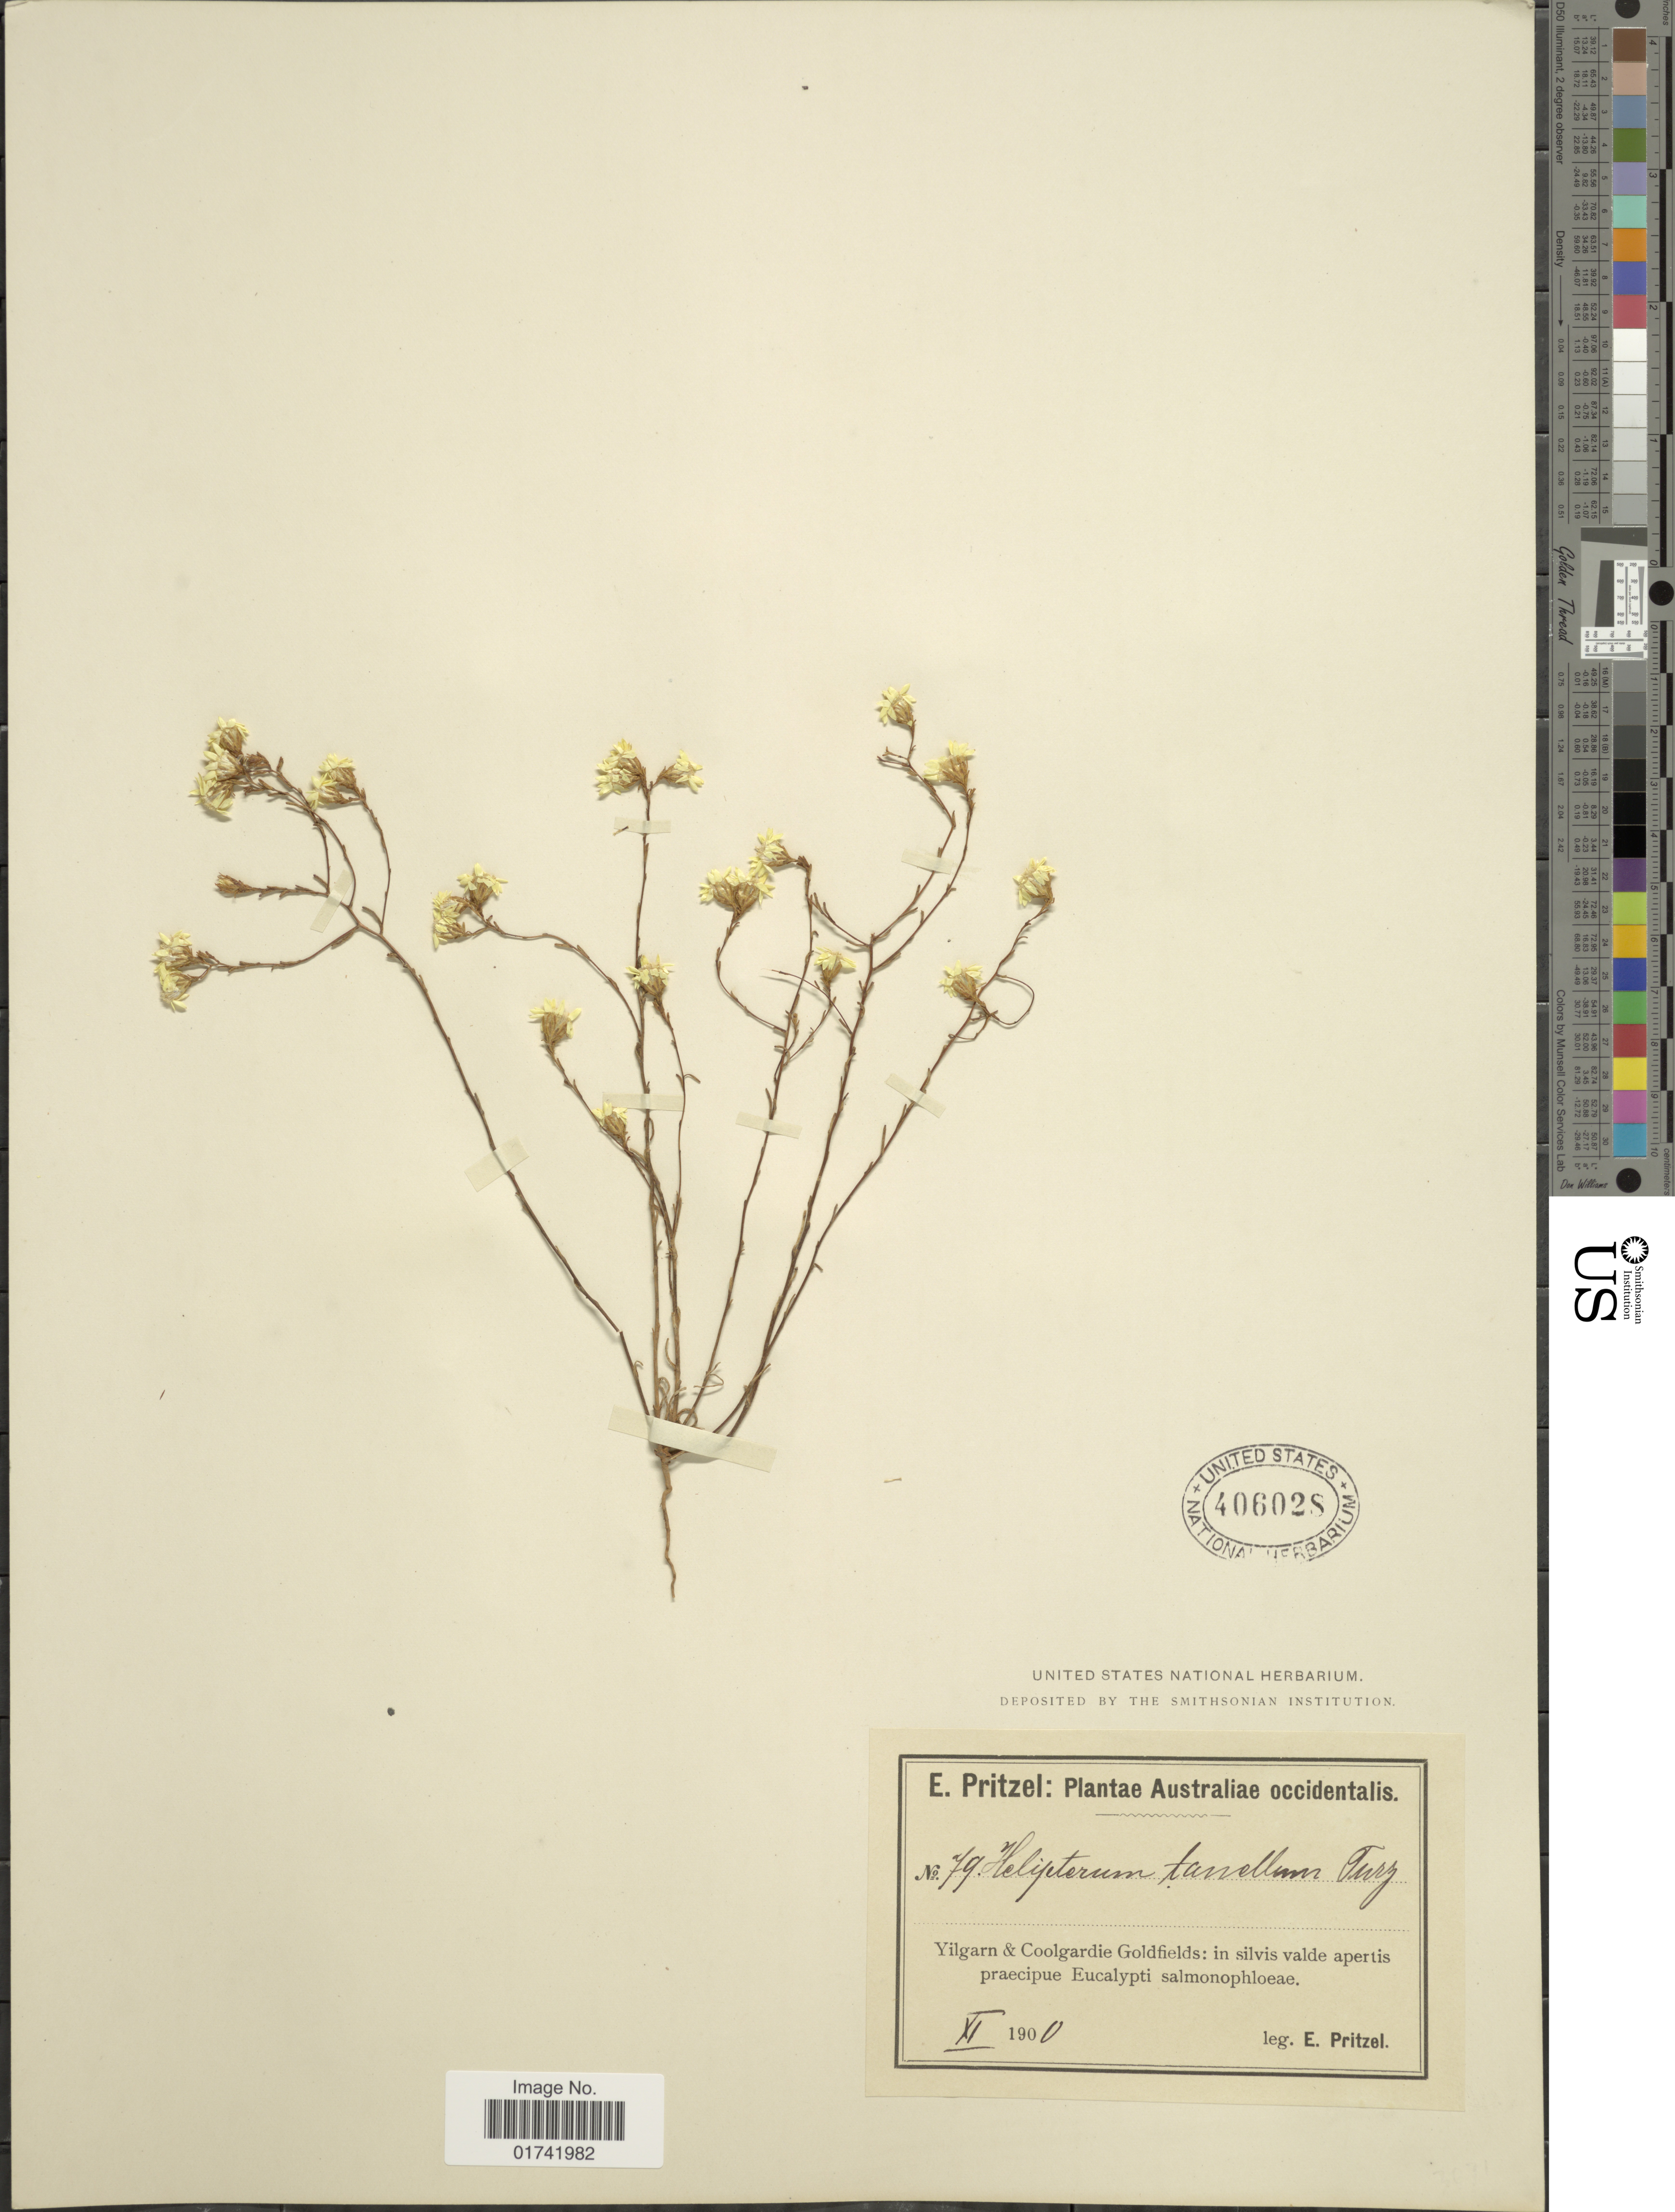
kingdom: Plantae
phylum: Tracheophyta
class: Magnoliopsida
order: Asterales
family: Asteraceae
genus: Erymophyllum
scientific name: Erymophyllum tenellum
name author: (Turcz.) Paul G. Wilson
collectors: E. G. Pritzel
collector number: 79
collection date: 1900-11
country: Australia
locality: Yilgarn & Coolgardie Goldfields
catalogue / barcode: US 406028